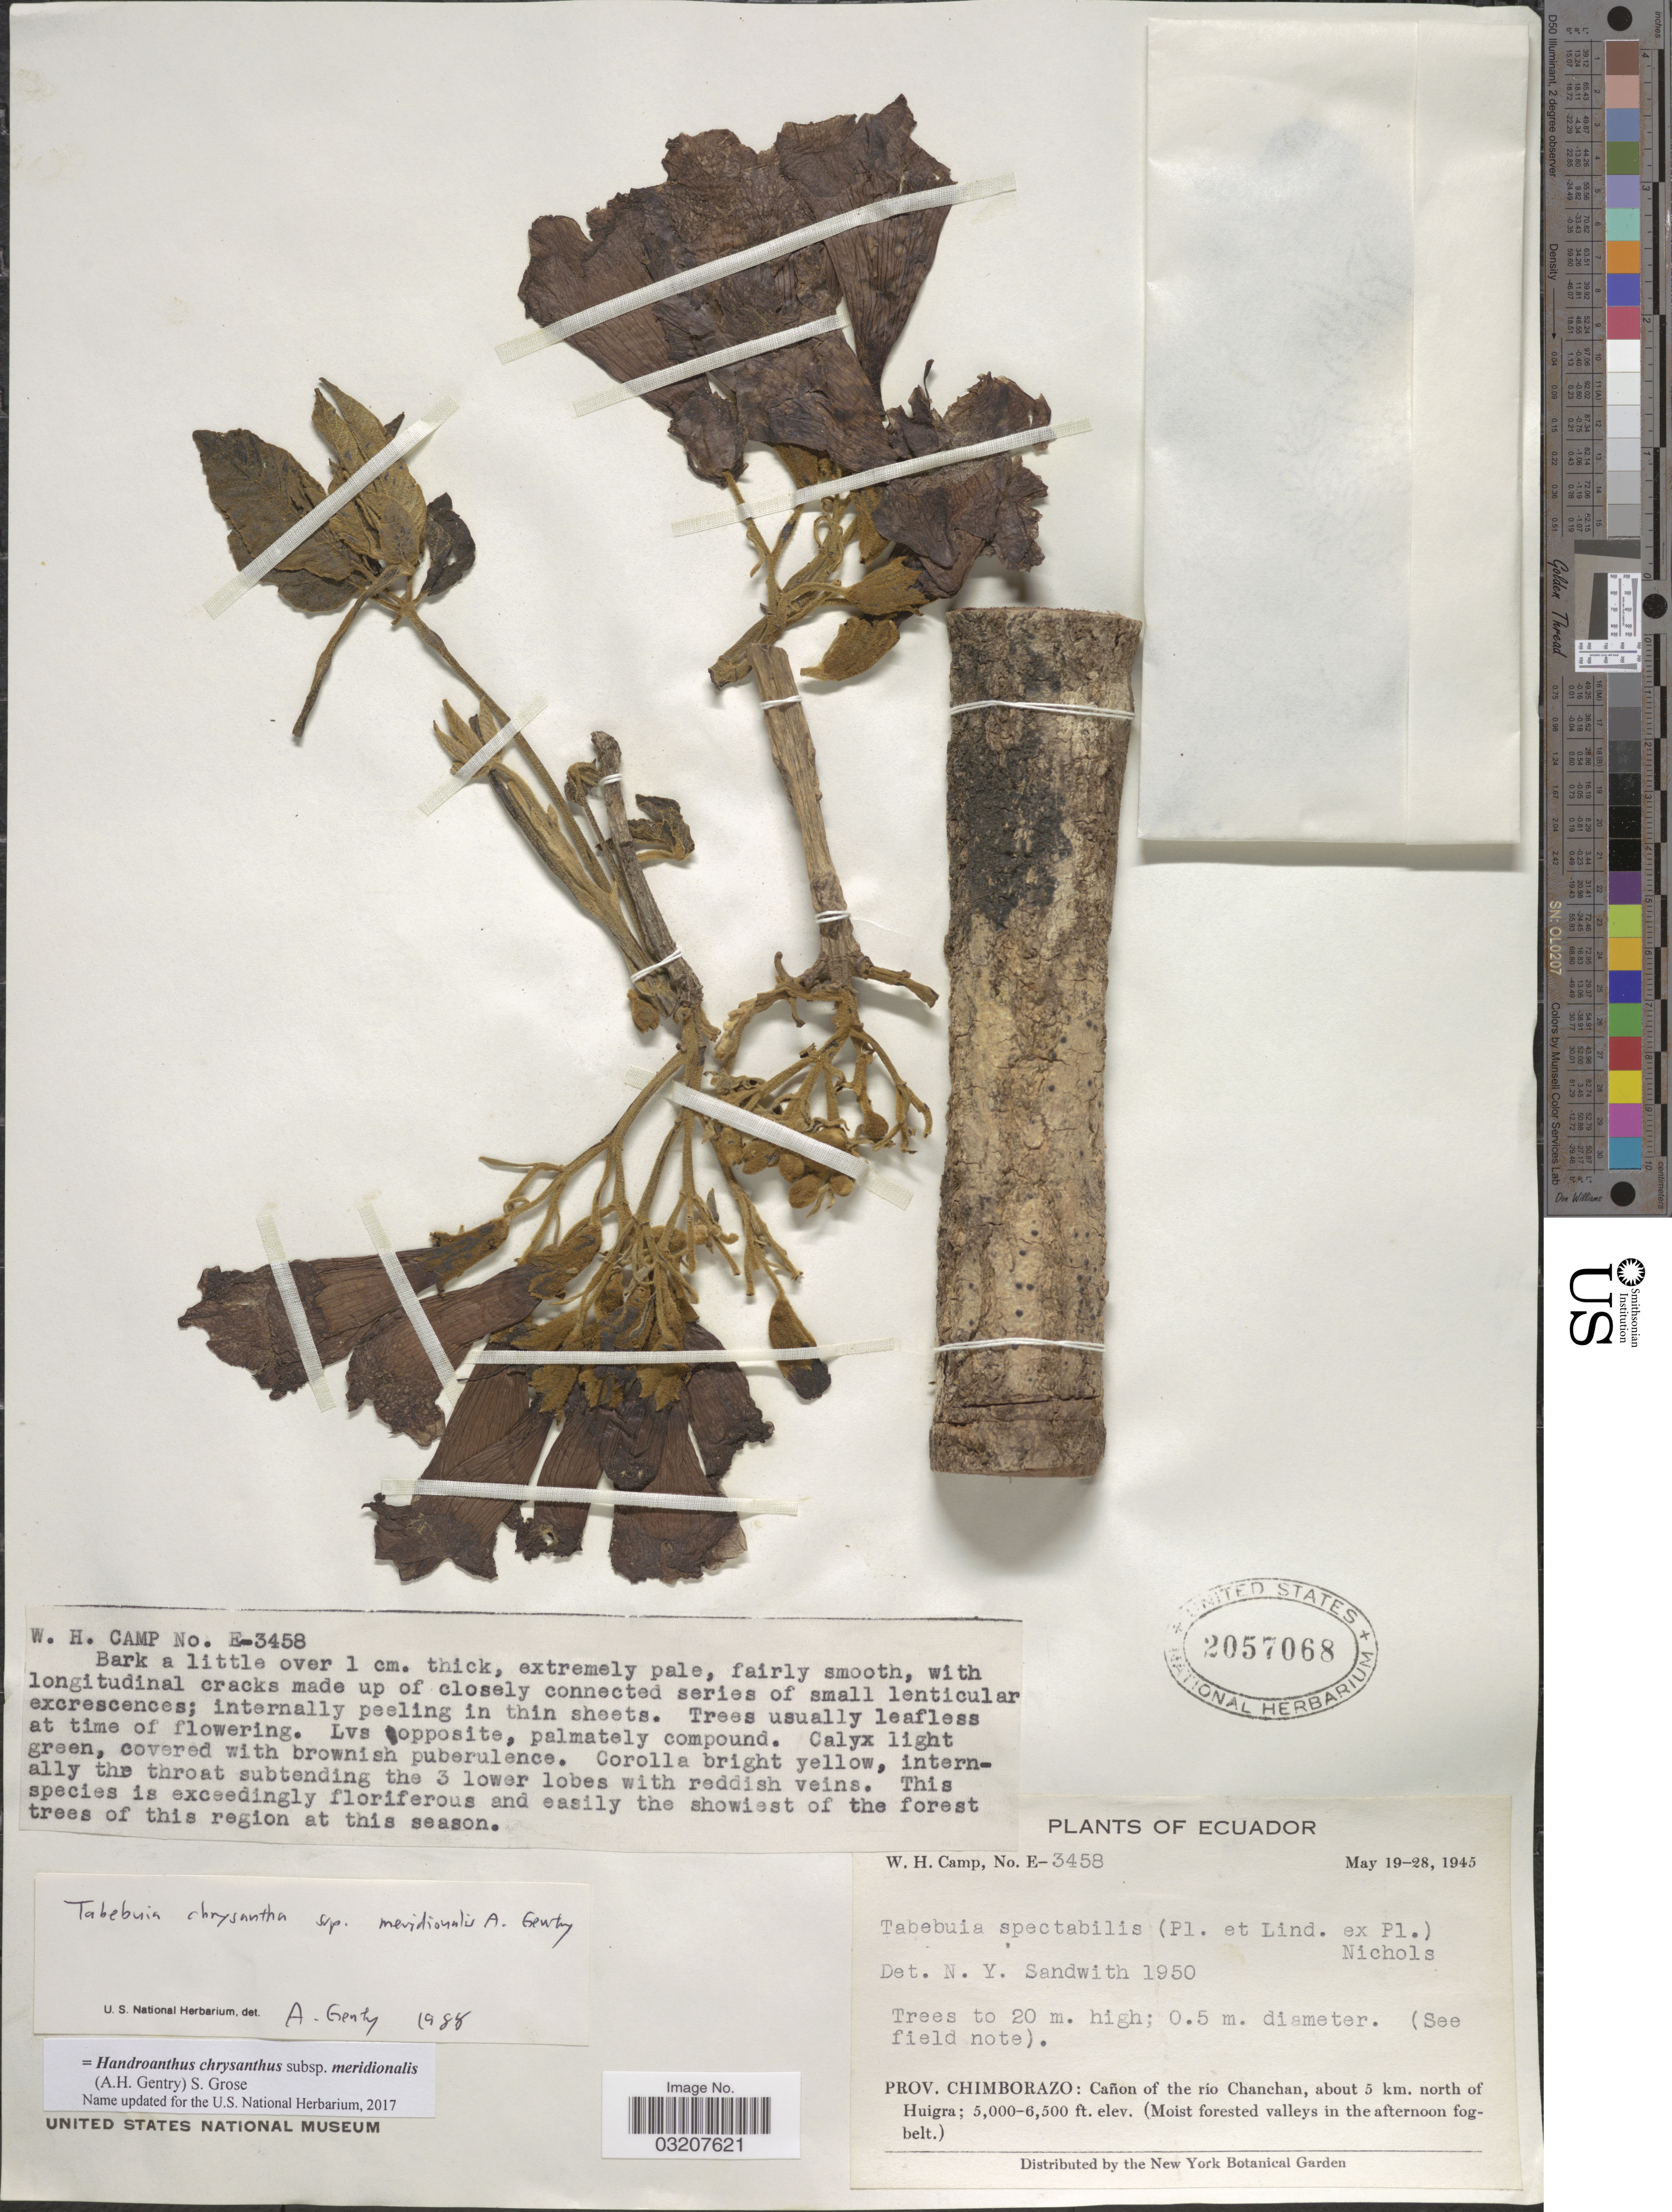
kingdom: Plantae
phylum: Tracheophyta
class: Magnoliopsida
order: Lamiales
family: Bignoniaceae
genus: Handroanthus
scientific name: Handroanthus chrysanthus subsp. meridionalis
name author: (A.H. Gentry) S.O. Grose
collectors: W. H. Camp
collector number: E-3458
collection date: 1945-05-19/1945-05-28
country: Ecuador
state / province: Chimborazo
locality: Cañon of the río Chanchan, about 5 km. north of Huigra.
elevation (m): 1524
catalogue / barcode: US 2057068